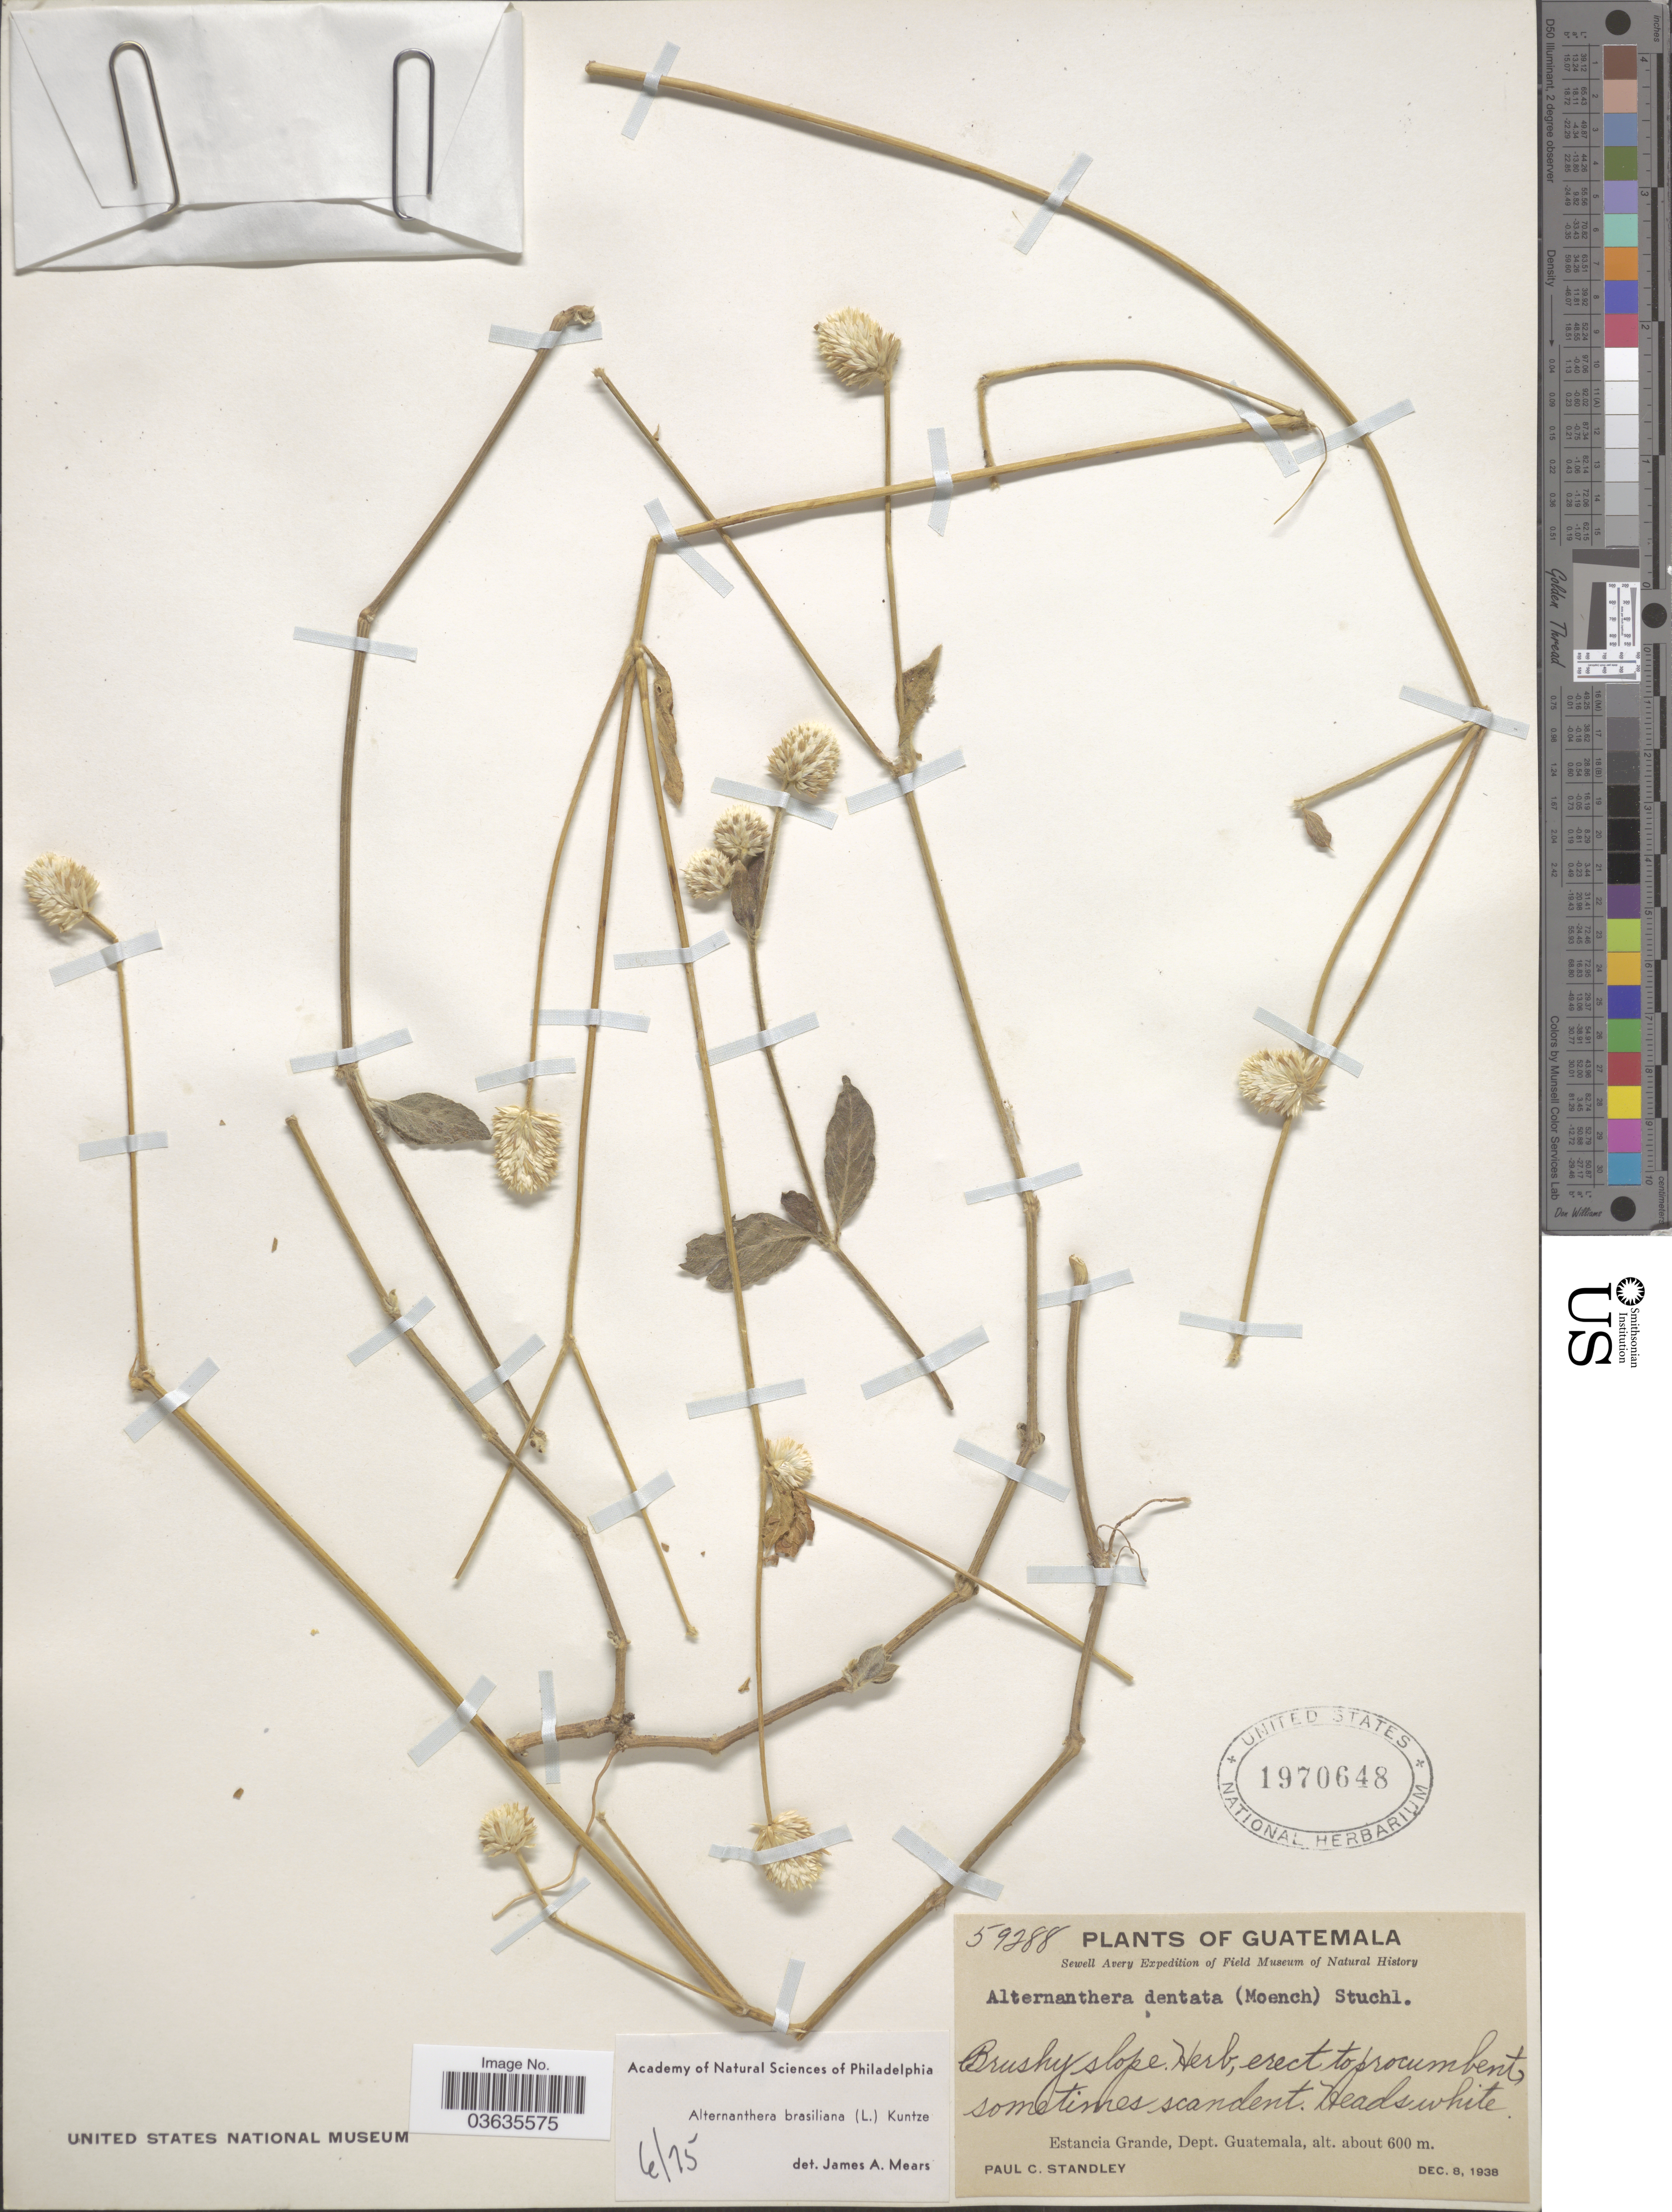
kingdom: Plantae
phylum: Tracheophyta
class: Magnoliopsida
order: Caryophyllales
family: Amaranthaceae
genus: Alternanthera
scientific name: Alternanthera brasiliana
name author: (L.) Kuntze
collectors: P. C. Standley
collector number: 59288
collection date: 1938-12-08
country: Guatemala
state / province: Guatemala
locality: Estancia Grande, Dept. Guatemala.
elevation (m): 600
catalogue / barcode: US 1970648